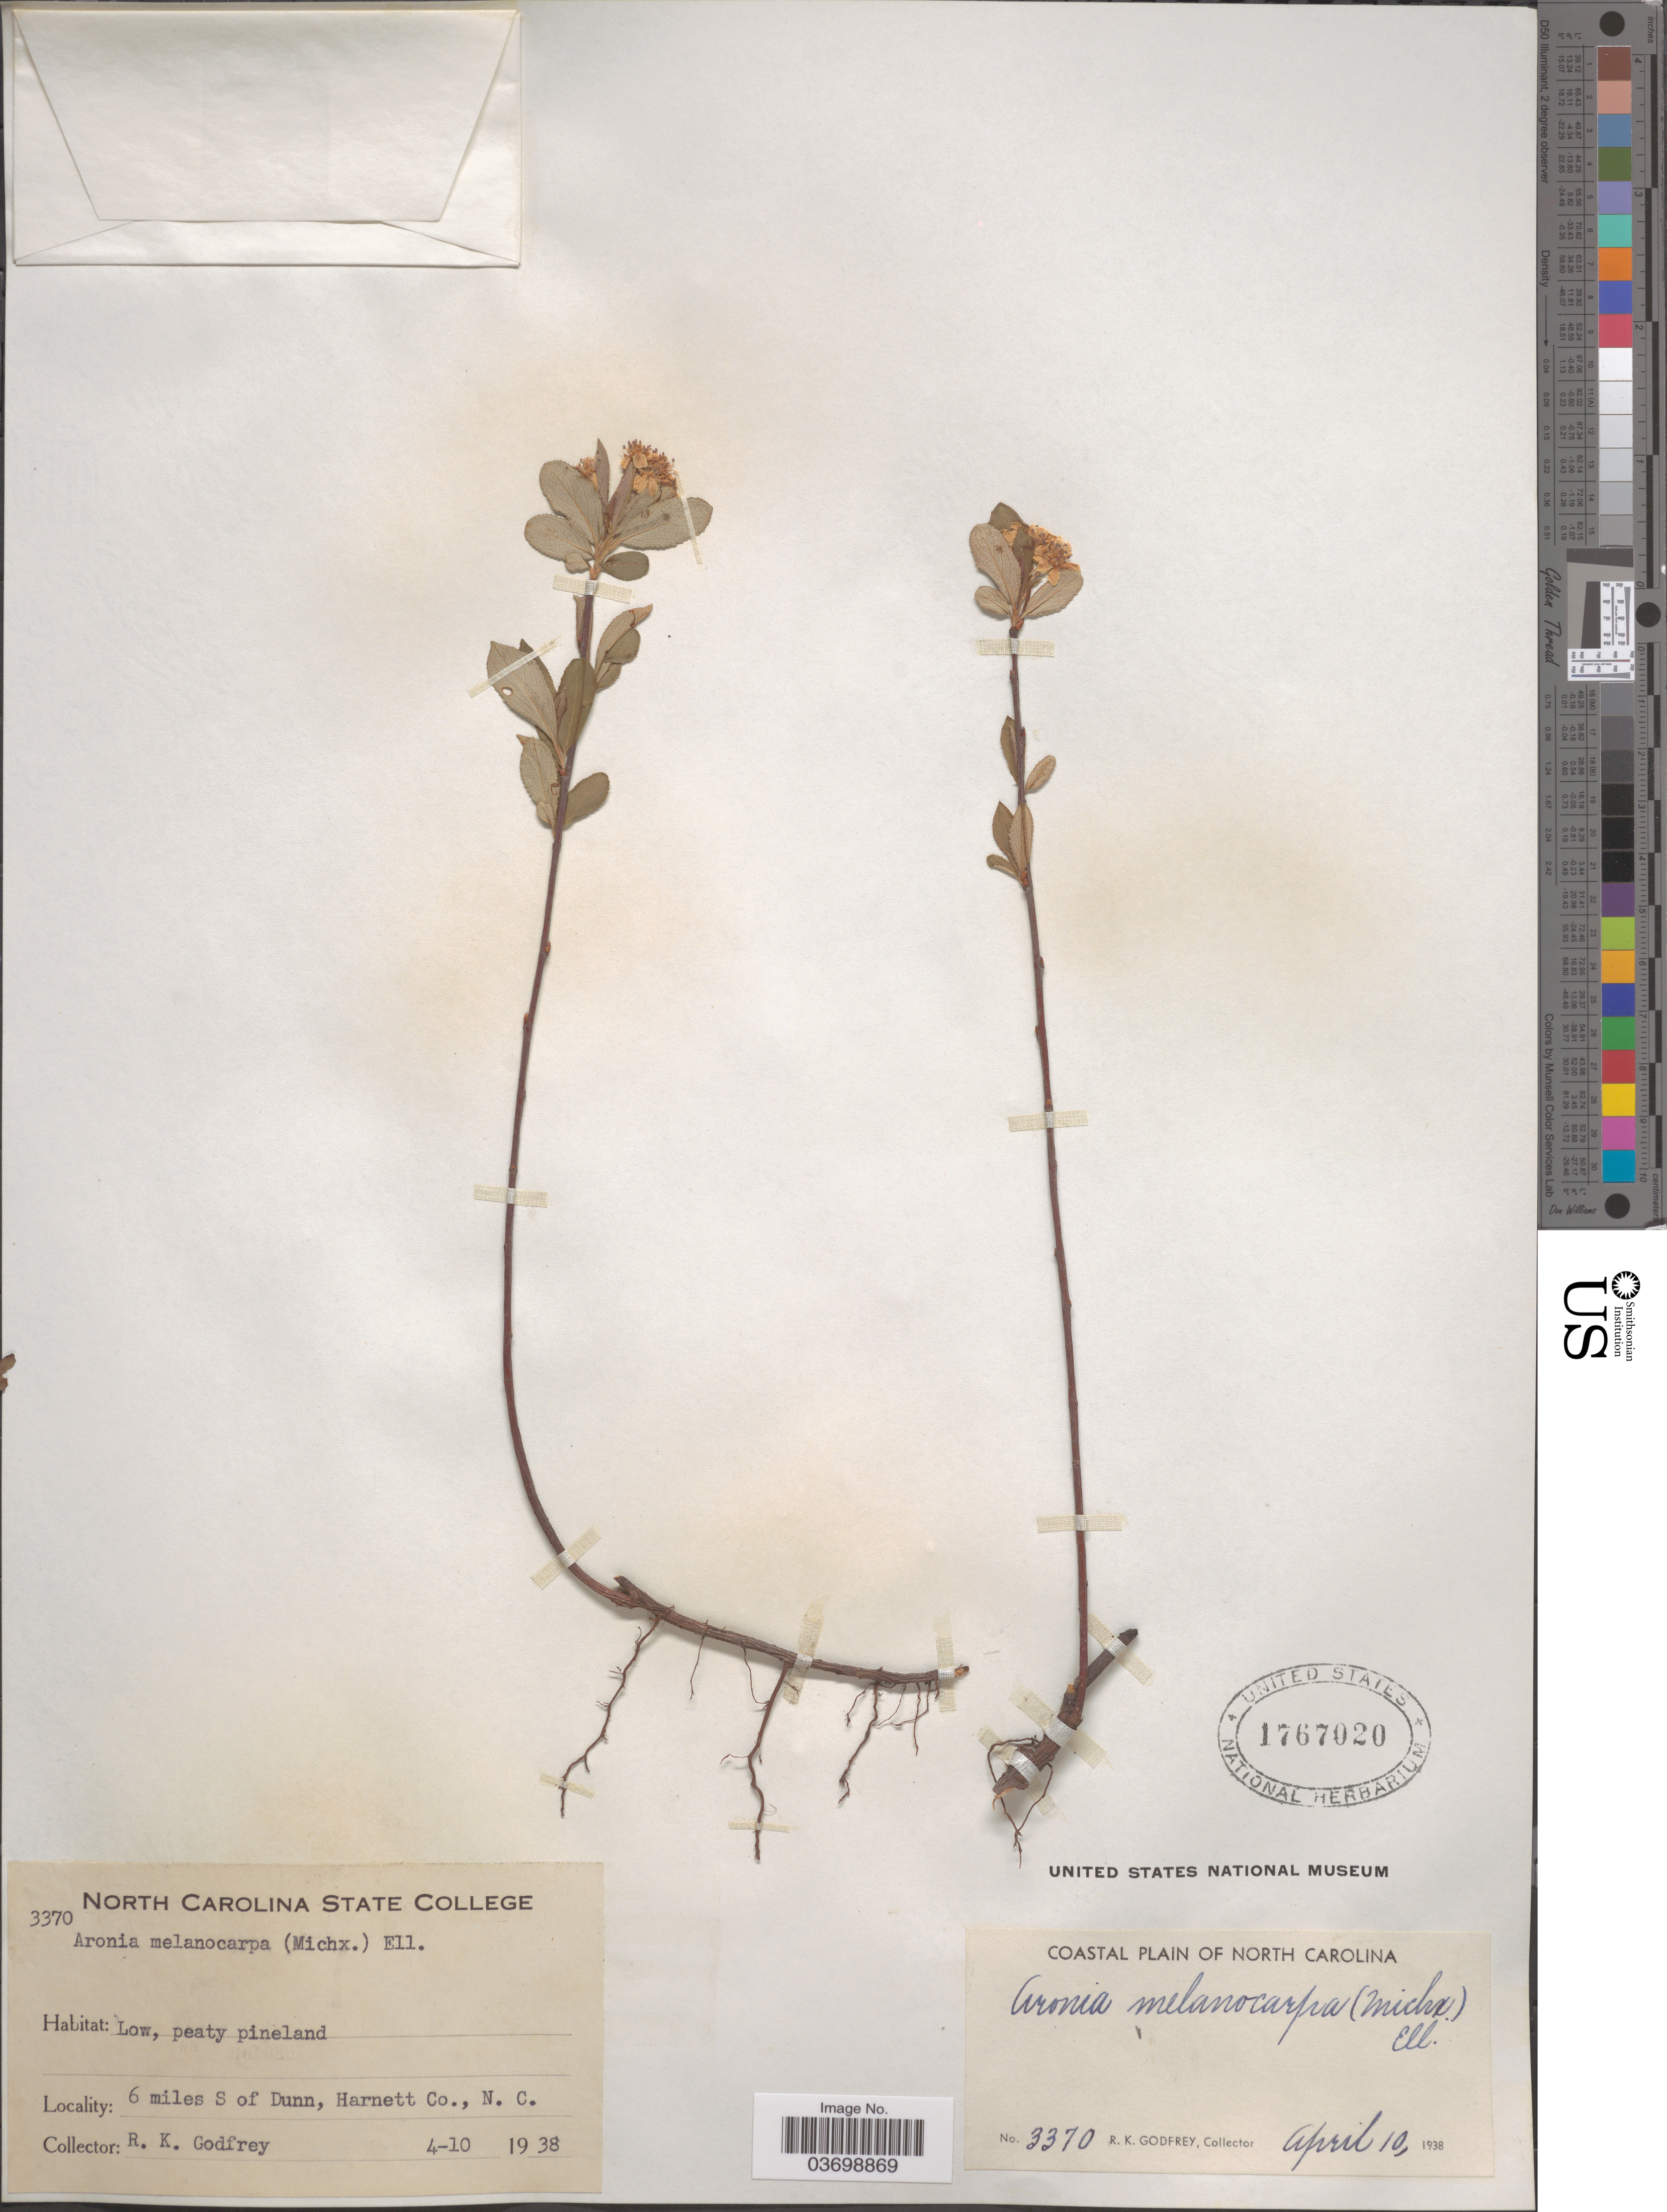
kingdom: Plantae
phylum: Tracheophyta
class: Magnoliopsida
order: Rosales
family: Rosaceae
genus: Aronia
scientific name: Aronia melanocarpa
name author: (Michx.) Elliott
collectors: R. K. Godfrey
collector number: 3370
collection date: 1938-04-10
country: United States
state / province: North Carolina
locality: Coastal Plain of North Plain. 6 miles S of Dunn, Harnett Co.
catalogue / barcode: US 1767020